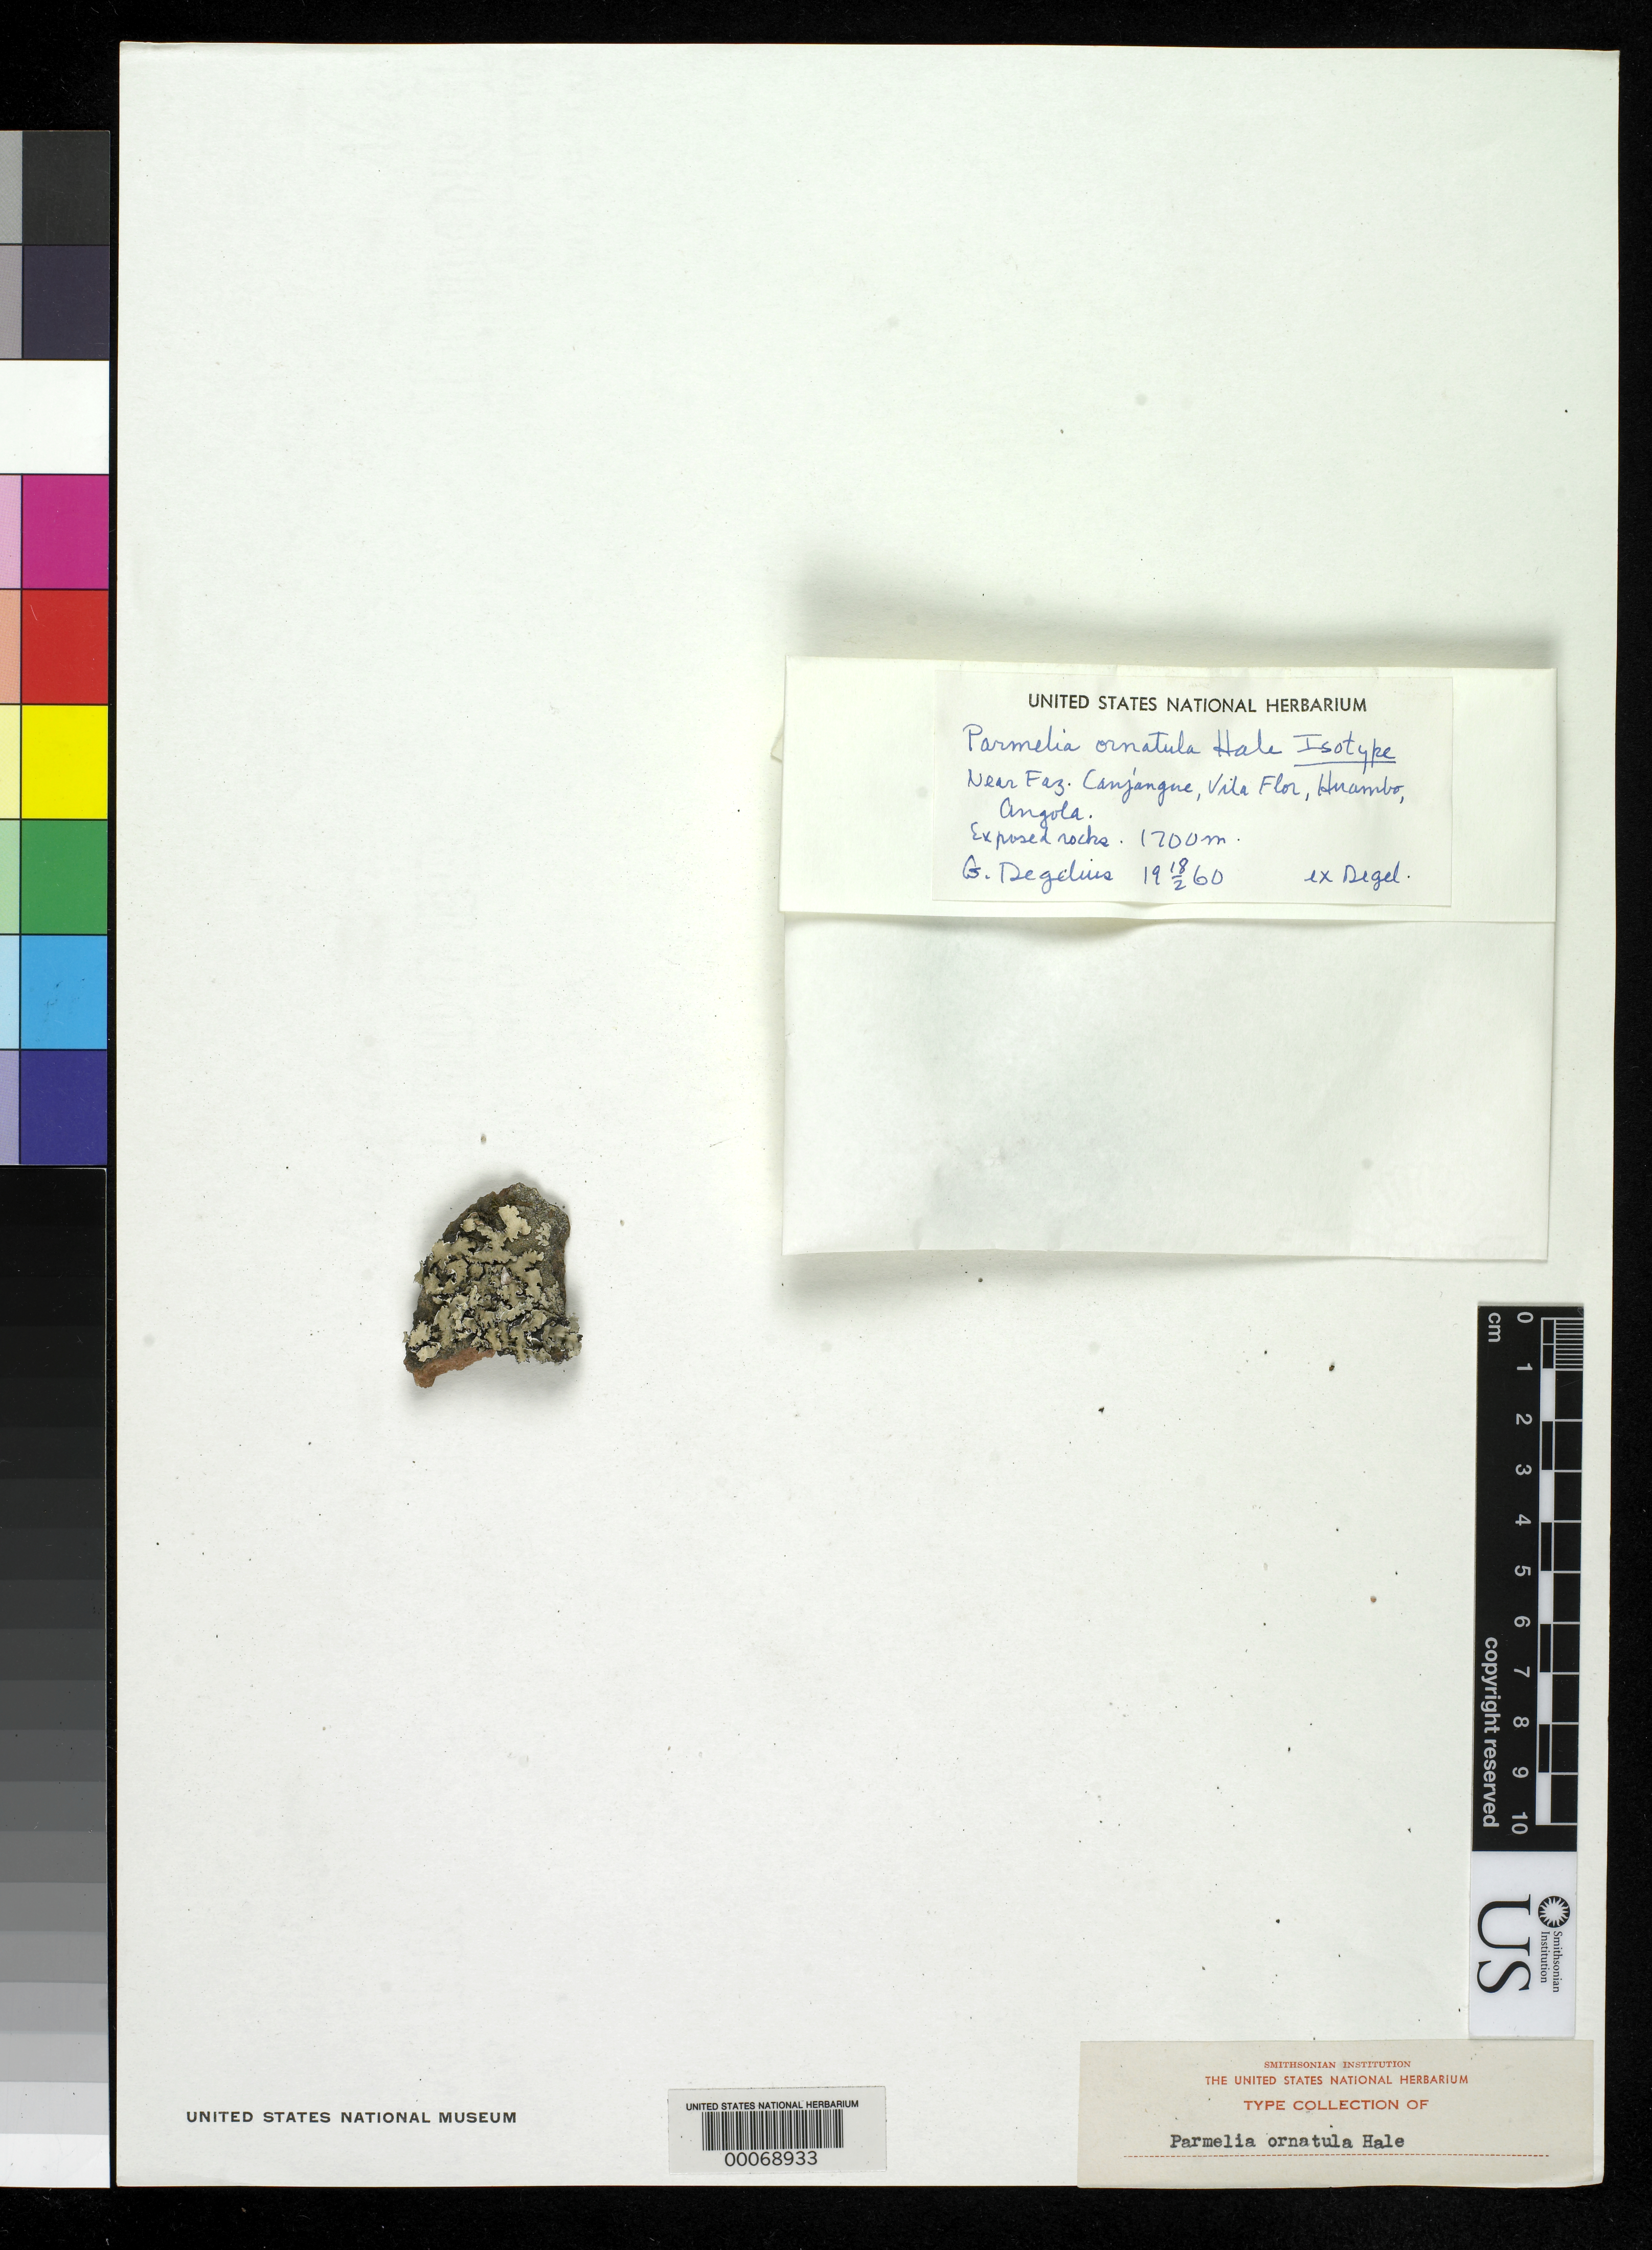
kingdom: Fungi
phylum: Ascomycota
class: Lecanoromycetes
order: Lecanorales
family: Parmeliaceae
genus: Parmelia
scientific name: Parmelia ornatula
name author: Hale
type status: Isotype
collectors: G. B. F. Degelius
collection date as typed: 18 Feb 1960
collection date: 1960-02-18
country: Angola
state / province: Huambo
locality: Near Faz. Canjangue, Vita Flor, Huambo.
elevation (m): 1700